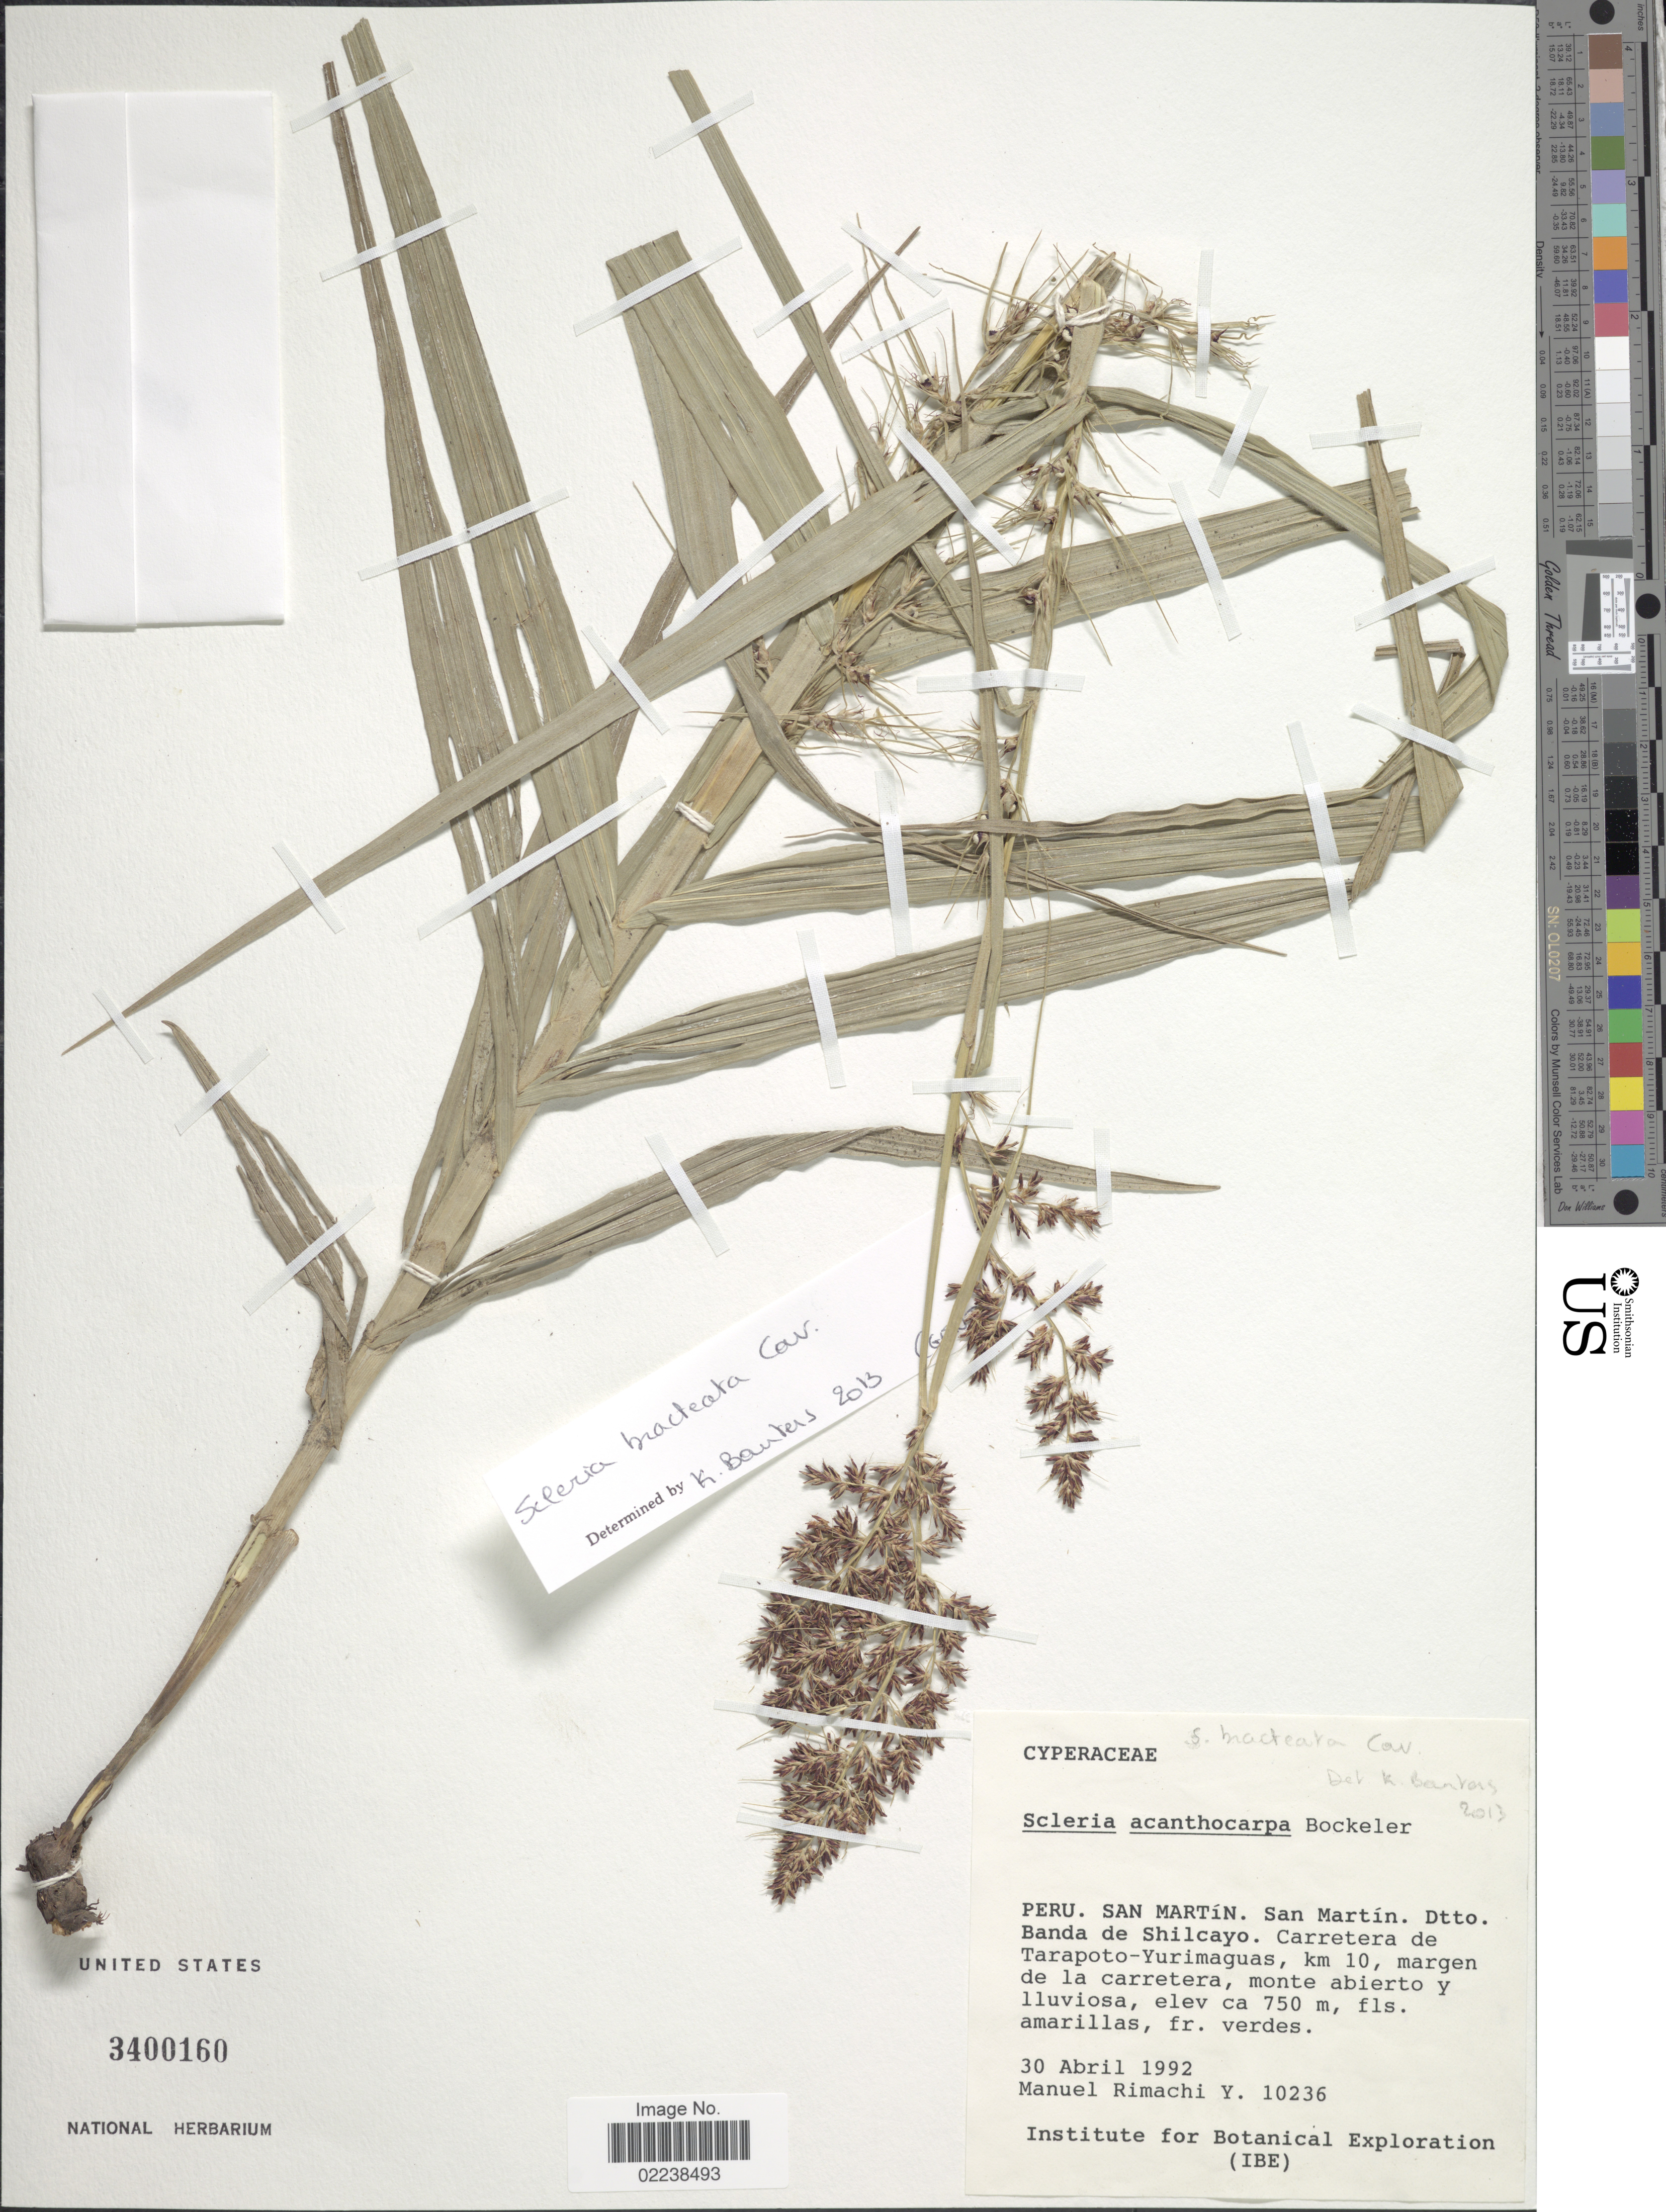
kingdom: Plantae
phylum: Tracheophyta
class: Liliopsida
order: Poales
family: Cyperaceae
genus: Scleria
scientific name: Scleria bracteata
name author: Cav.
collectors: M. Rimachi Y.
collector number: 10236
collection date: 1992-04-30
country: Peru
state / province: San Martín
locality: San Martin, San Martin. Dtto. Banda de Shilcayo. Carretera de Tarapoto-Yurimaguas, km 10, margen de la carretera, monte abierto y lluviosa.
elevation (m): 750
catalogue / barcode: US 3400160